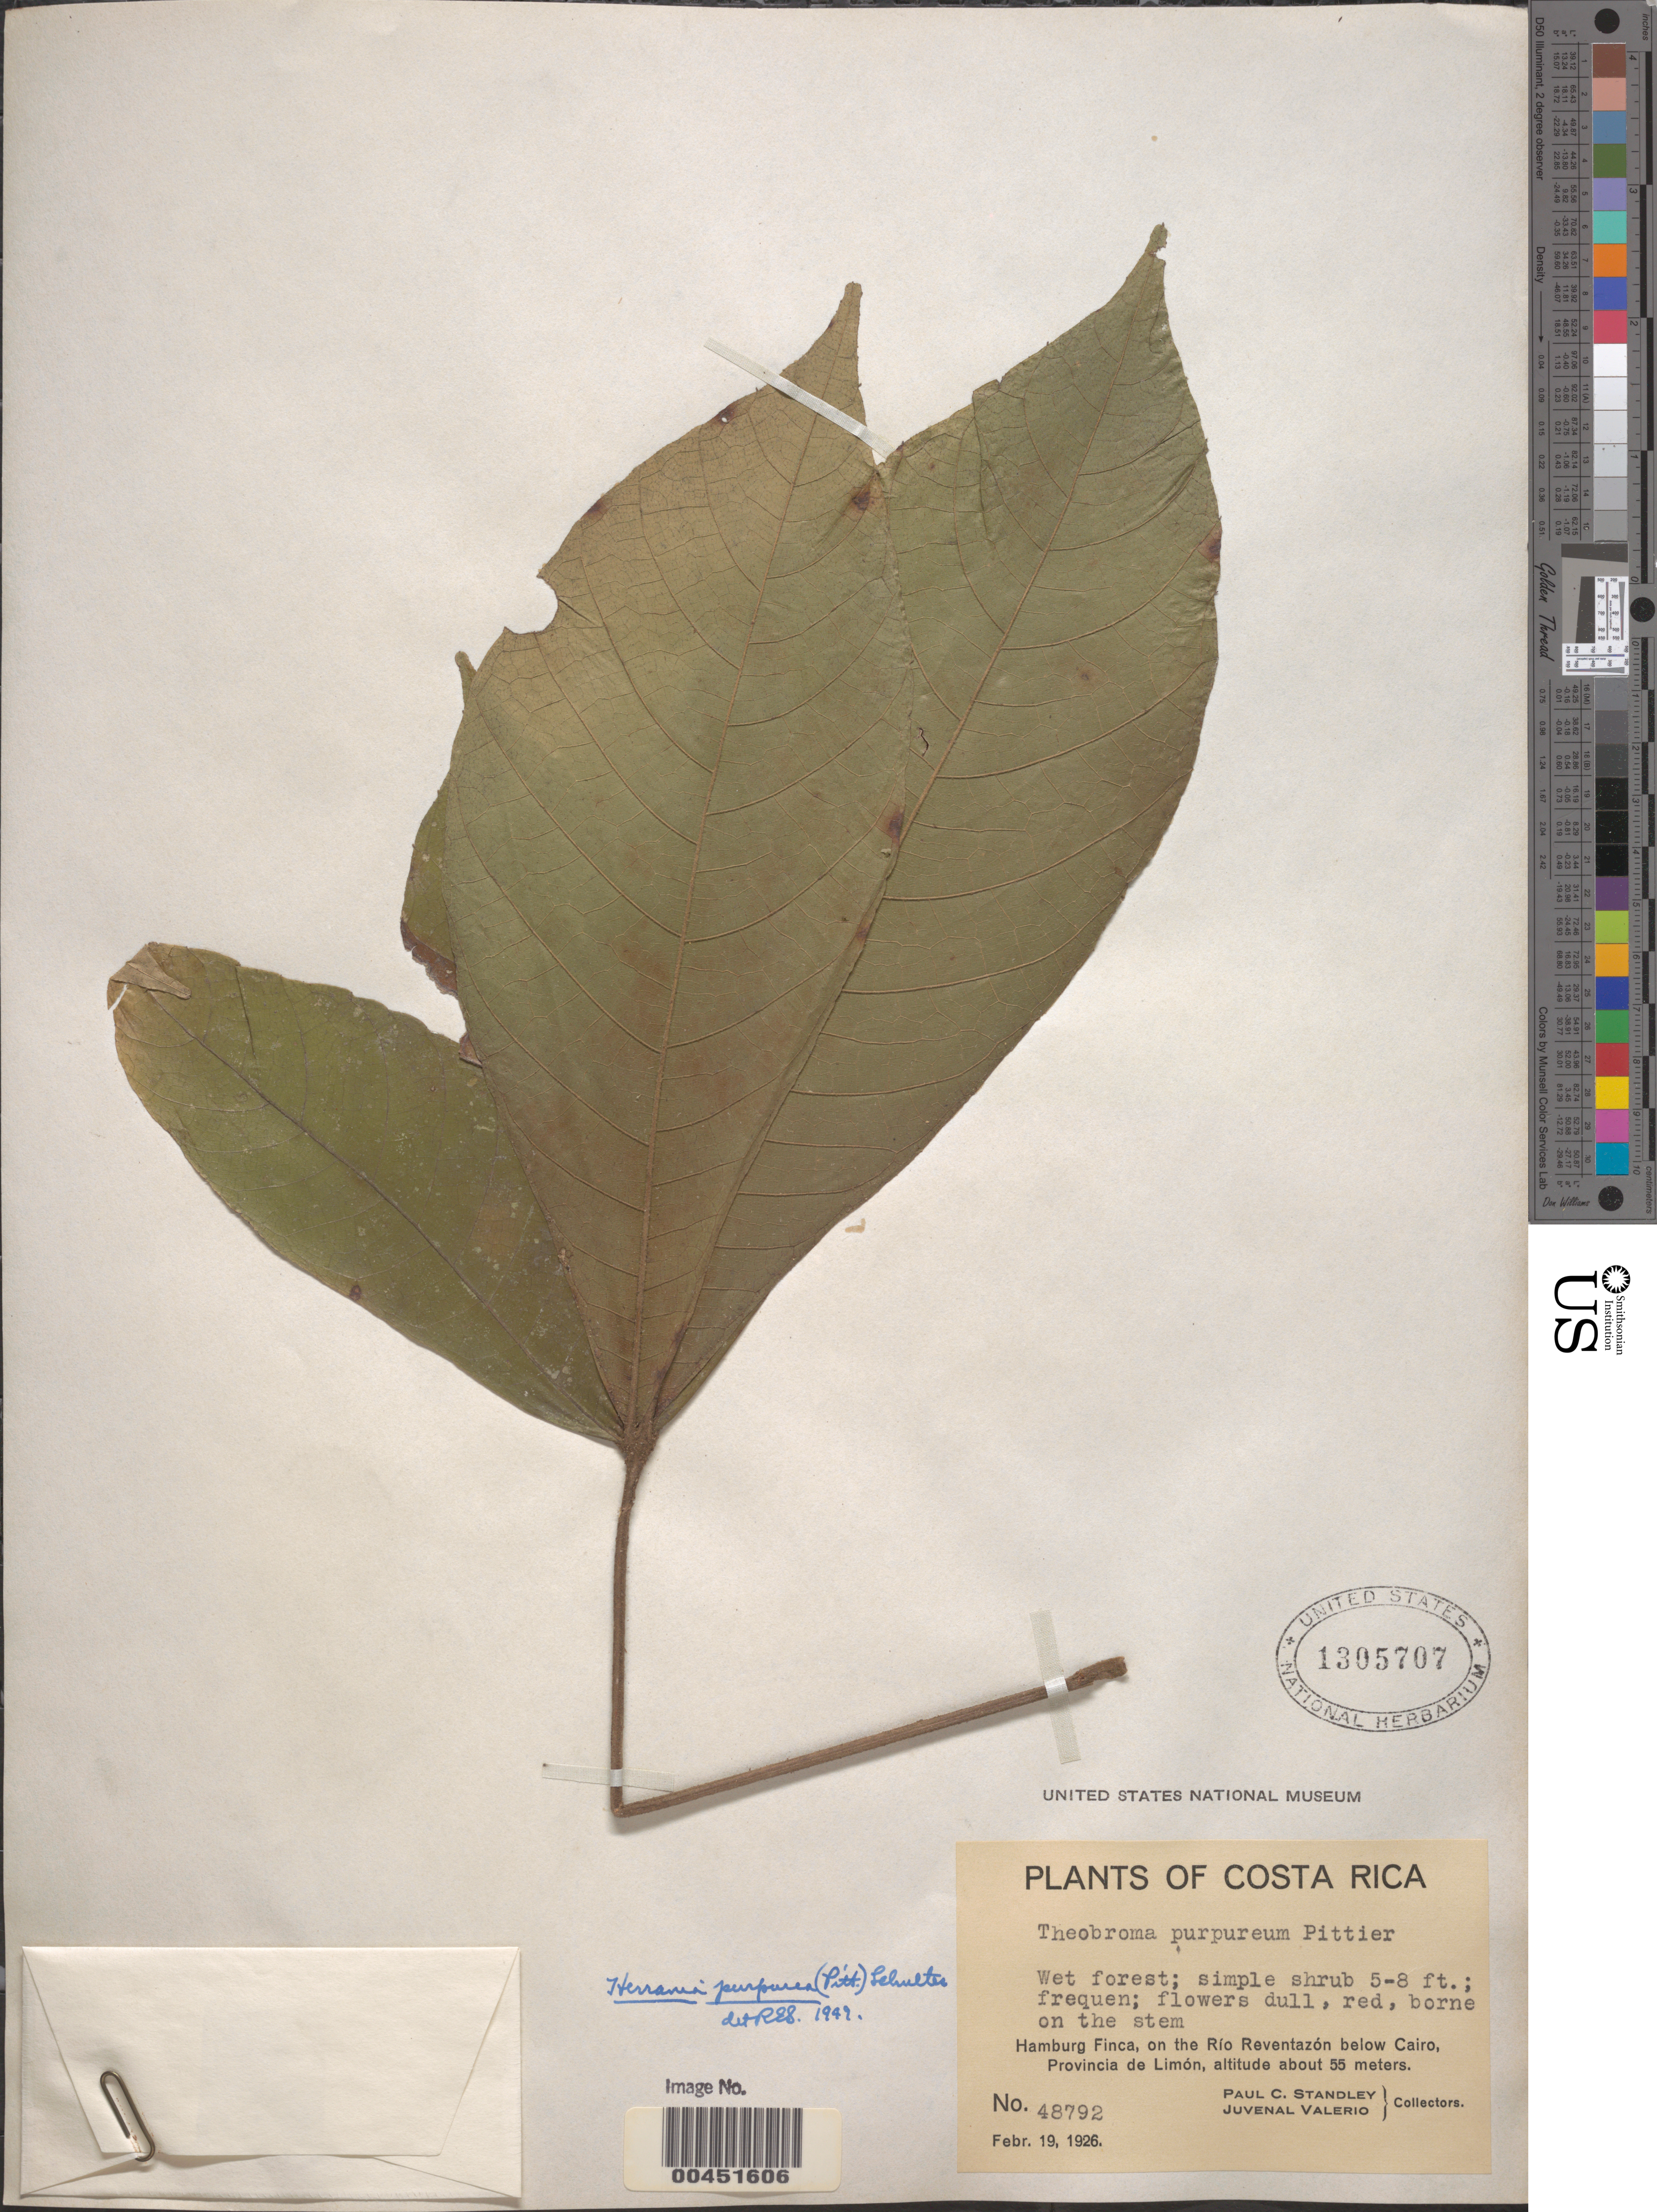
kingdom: Plantae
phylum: Tracheophyta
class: Magnoliopsida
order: Malvales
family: Malvaceae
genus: Theobroma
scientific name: Theobroma purpureum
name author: Pittier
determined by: Dorr, L. J., (BOT), Smithsonian Institution - National Museum of Natural History (UNITED STATES)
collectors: P. C. Standley & J. Valerio R.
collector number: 48792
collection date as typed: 19 Feb 1926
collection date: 1926-02-19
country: Costa Rica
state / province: Limón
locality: Hamburg Finca, on the Río Reventazón below Cairo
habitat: Wet forest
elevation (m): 55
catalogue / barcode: US 1305707